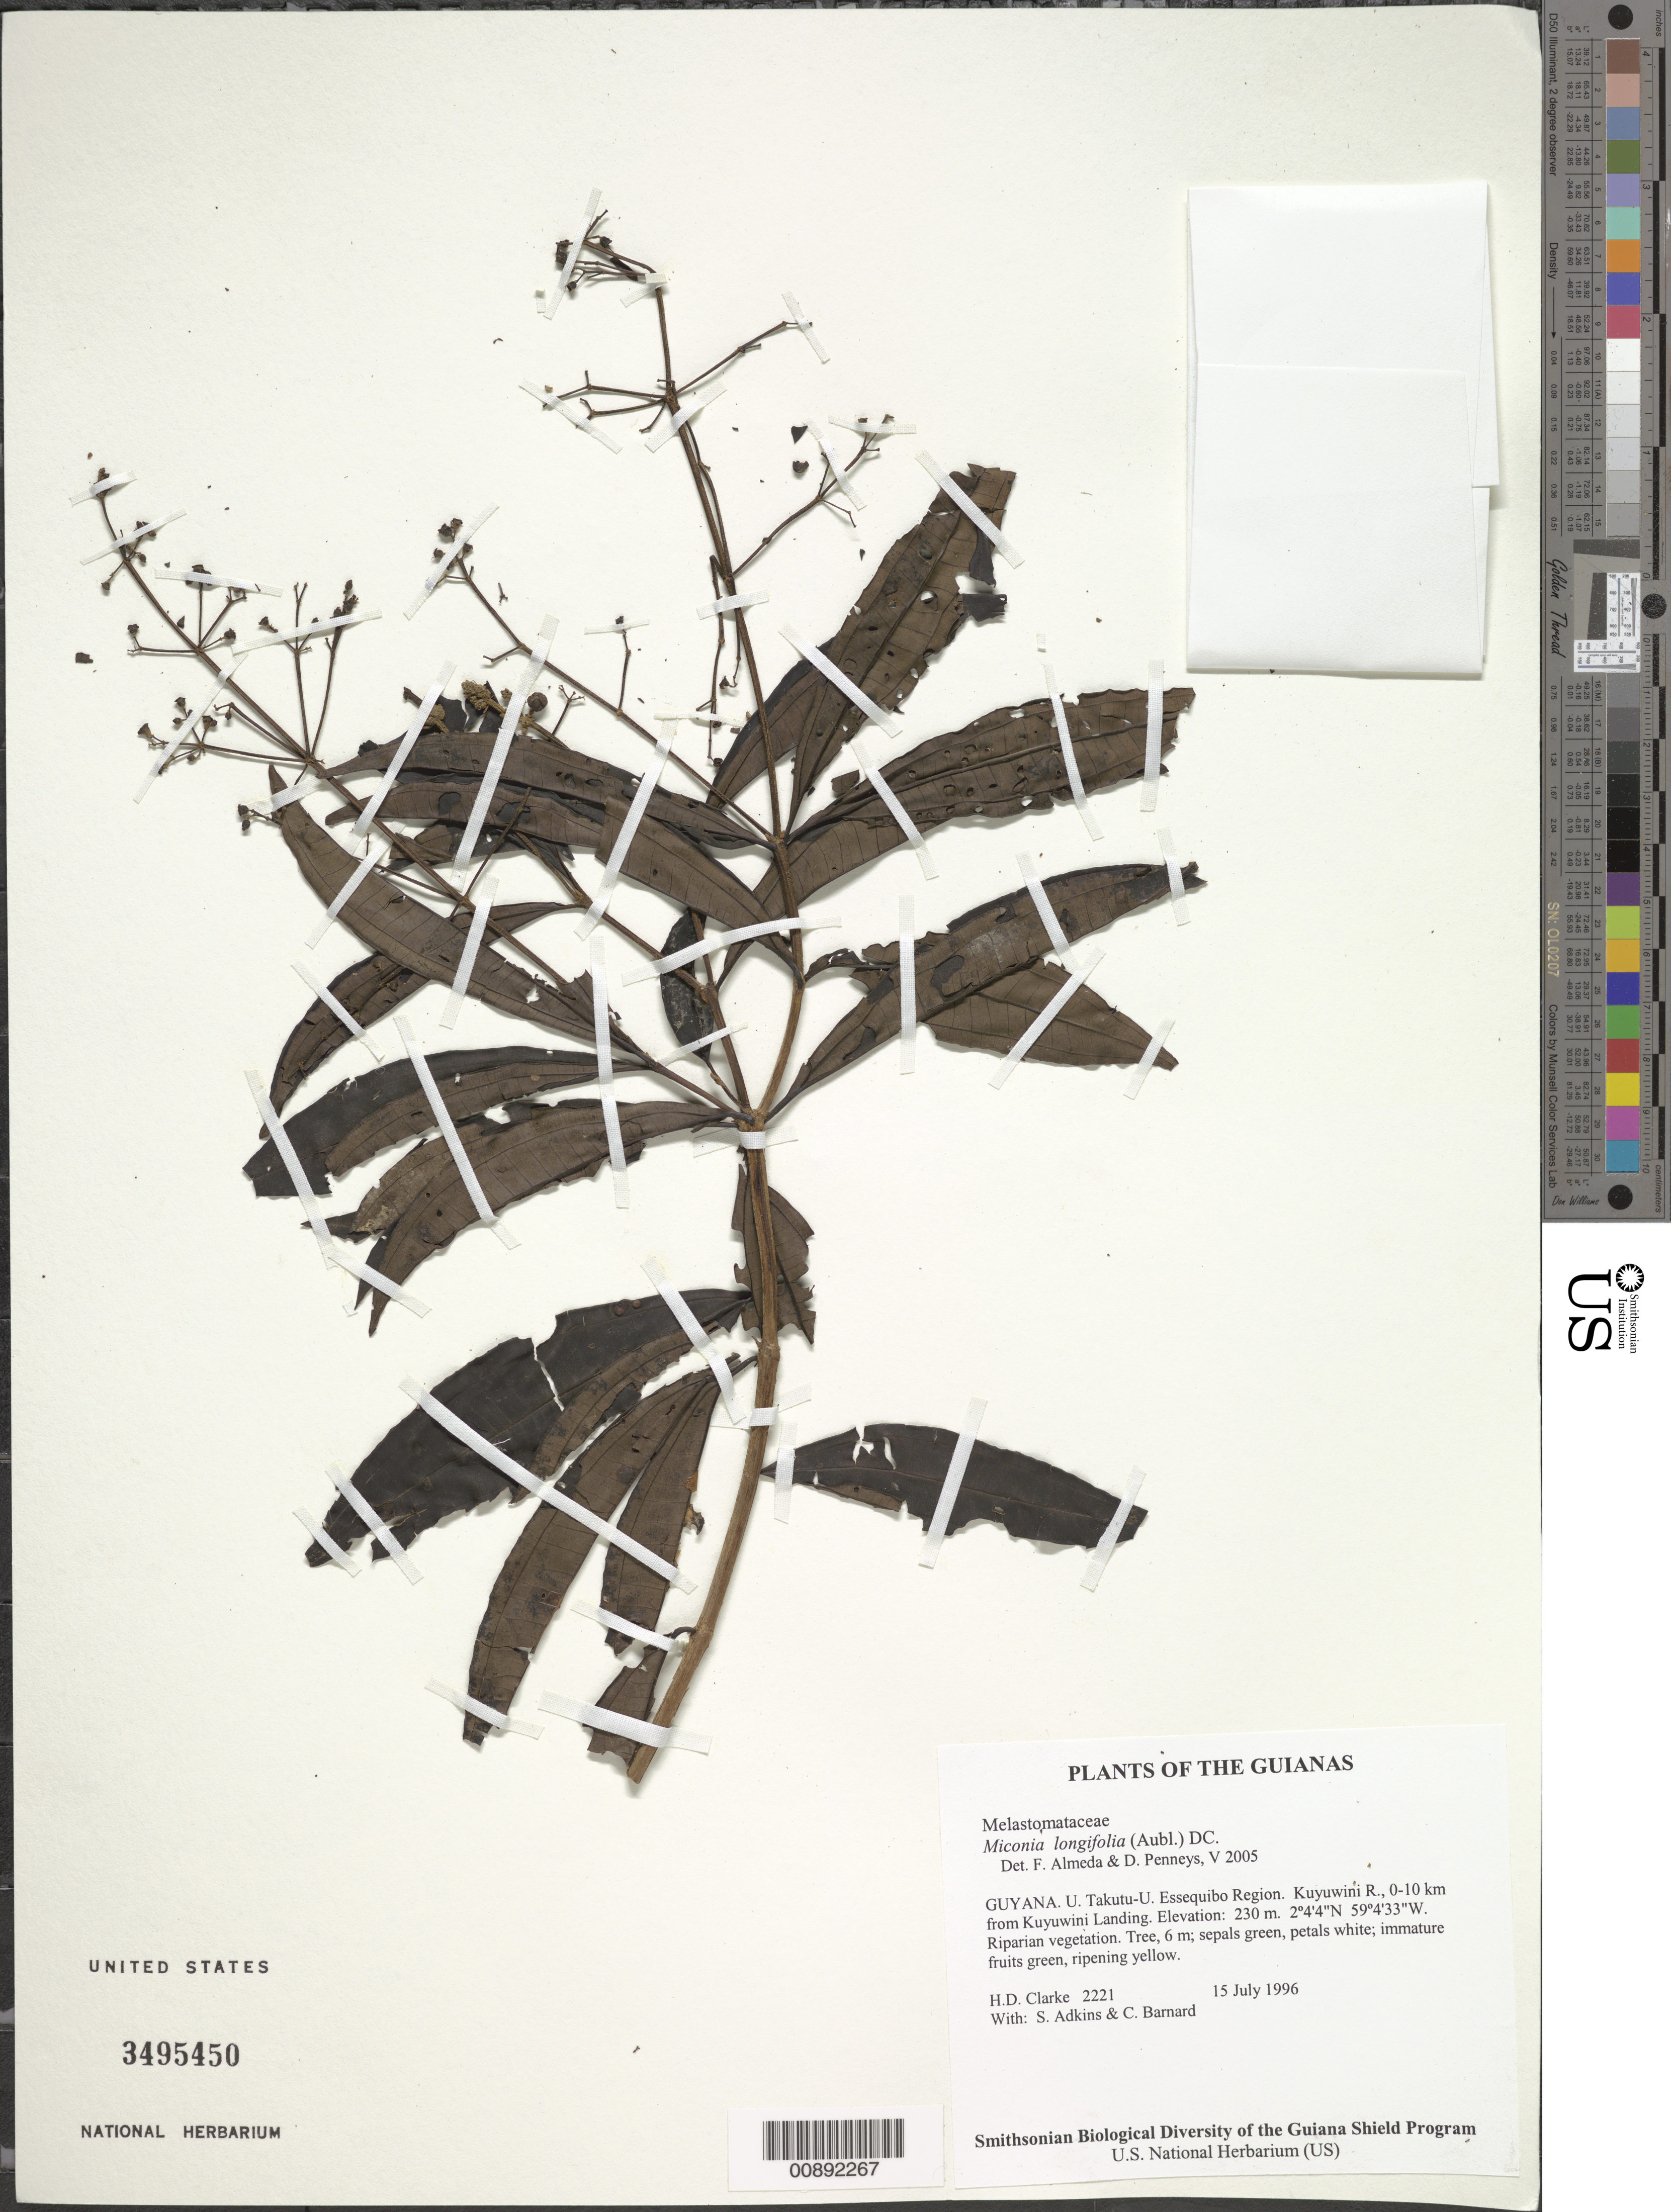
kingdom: Plantae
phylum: Tracheophyta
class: Magnoliopsida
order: Myrtales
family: Melastomataceae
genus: Miconia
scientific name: Miconia longifolia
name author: (Aubl.) DC.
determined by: Almeda, F.; Penneys, D. S.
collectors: H. D. Clarke, S. Adkins & C. Bernard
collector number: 2221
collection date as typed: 15 July 1996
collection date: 1996-07-15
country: Guyana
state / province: U. Takutu-U. Essequibo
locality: Kuyuwini R., 0-10 km from Kuyuwini Landing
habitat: Riparian vegetation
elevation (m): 230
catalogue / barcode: US 3495450